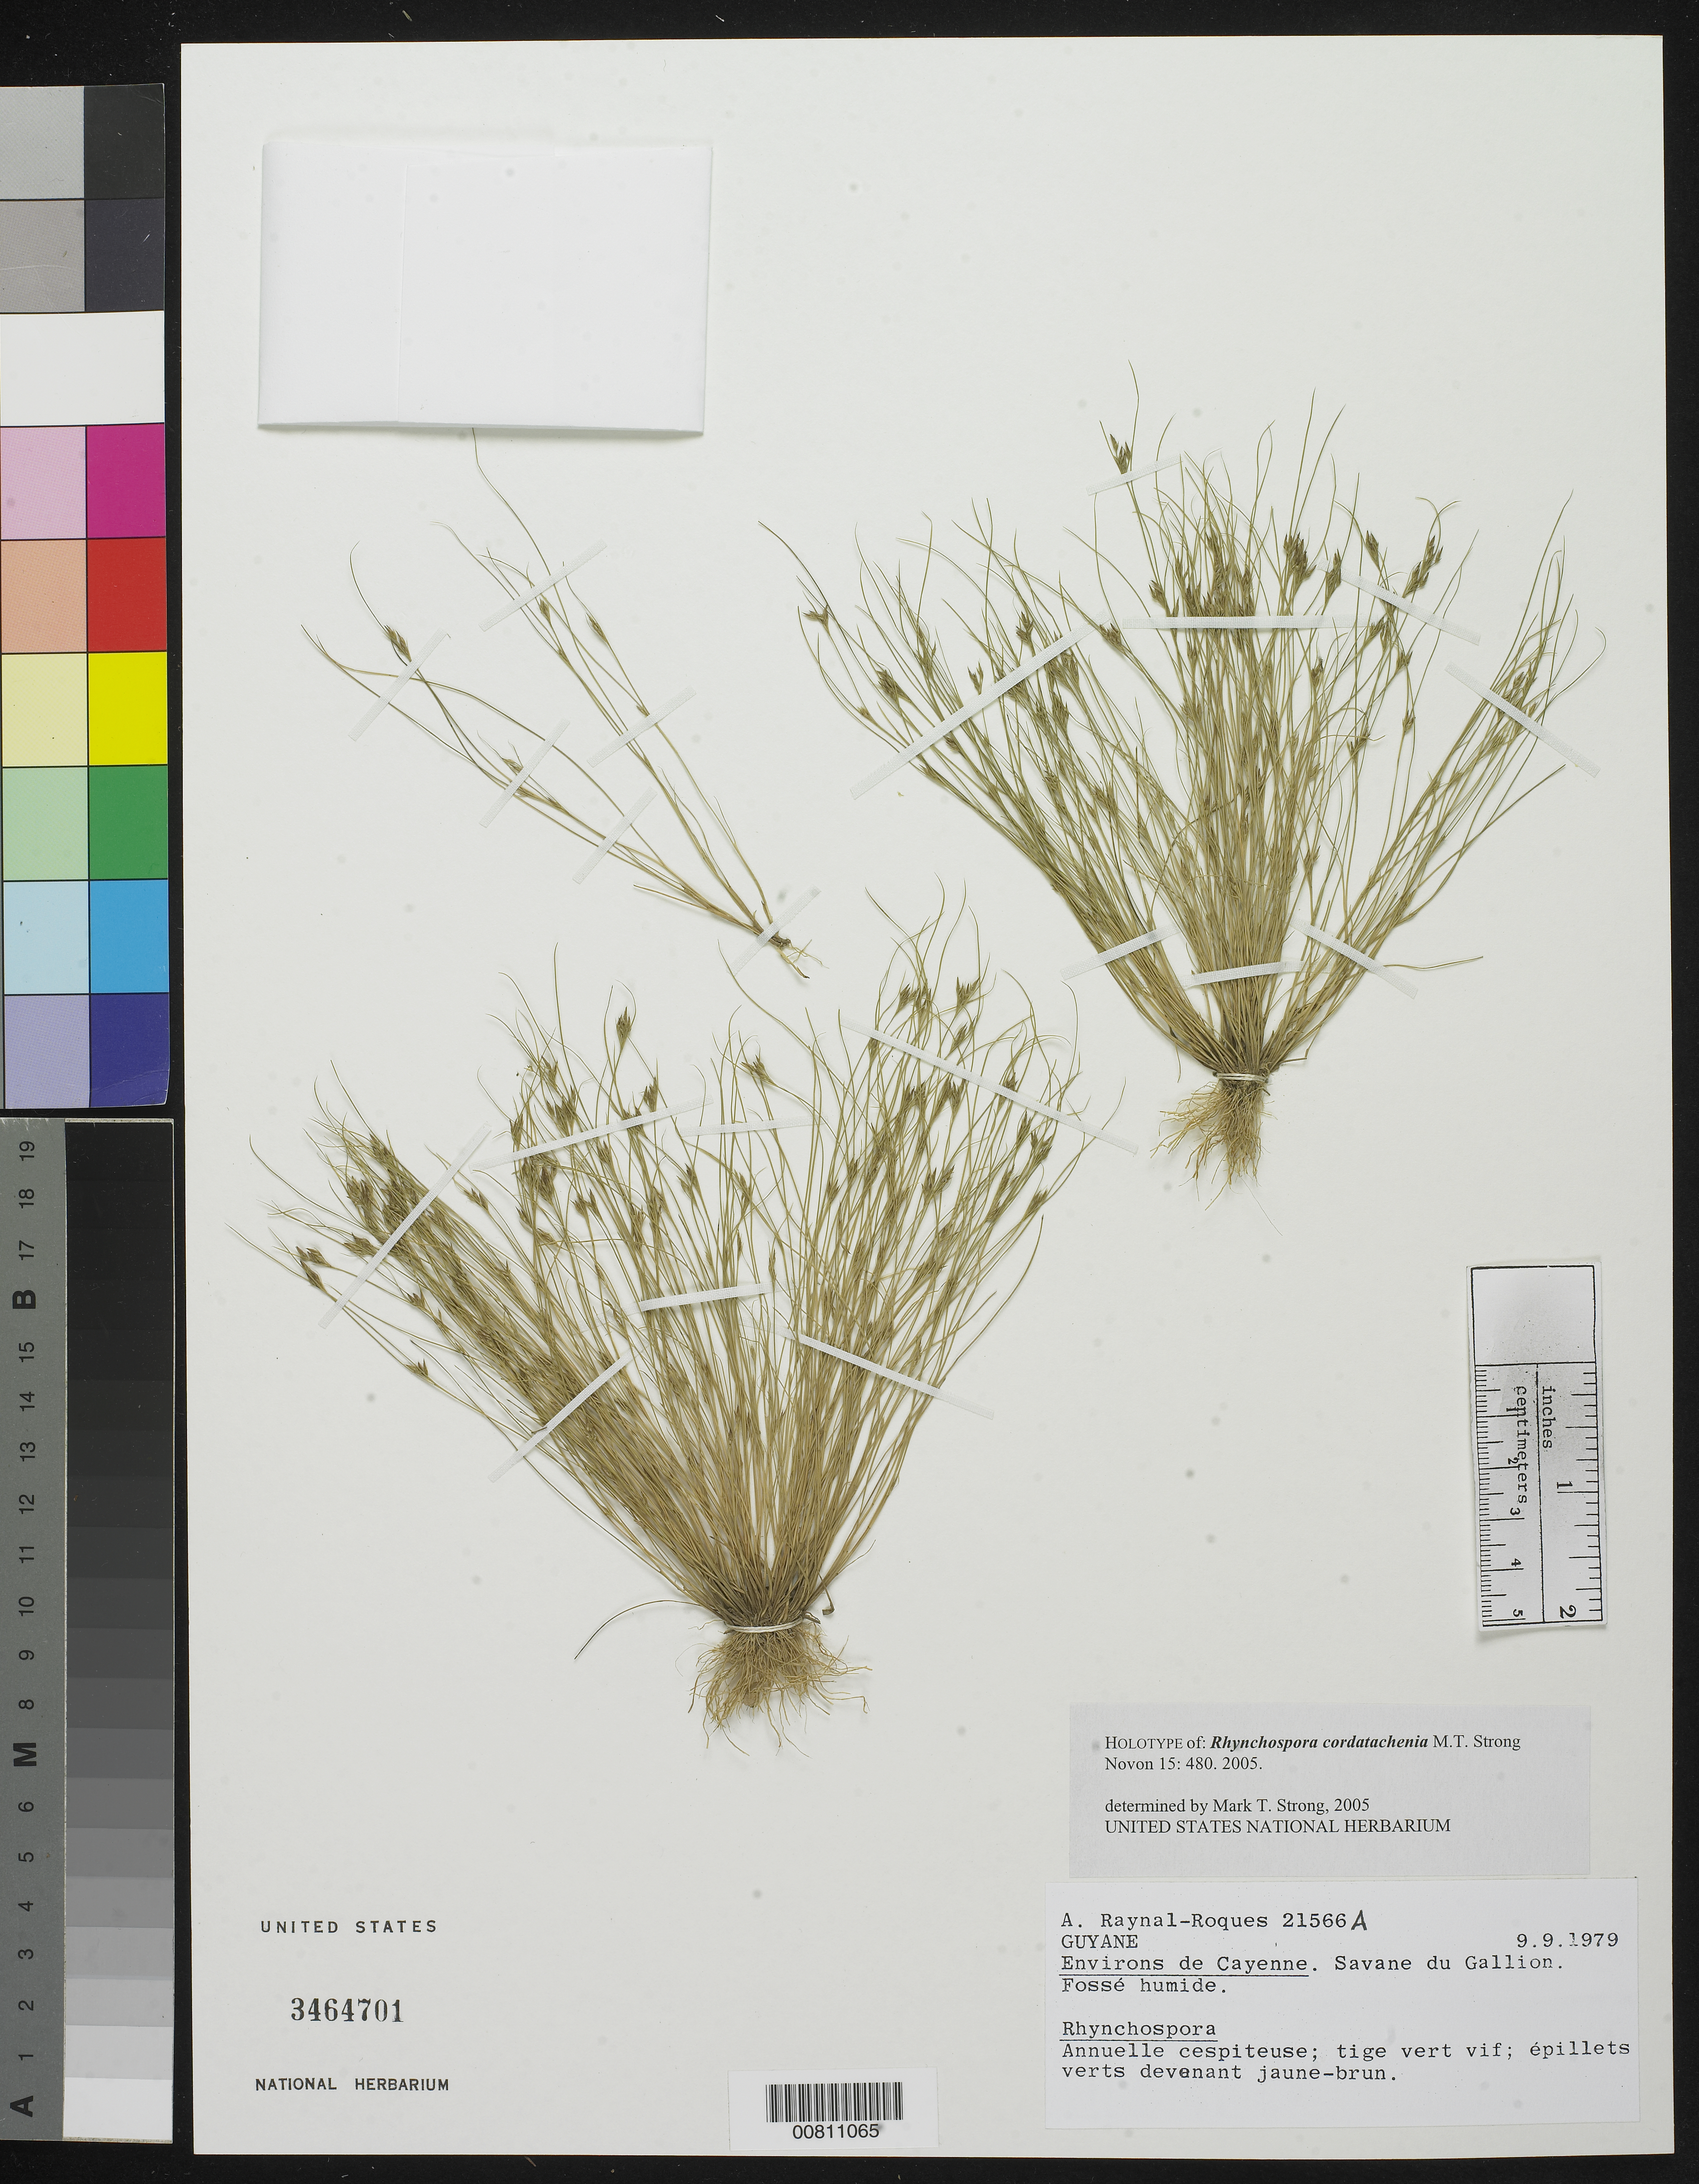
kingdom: Plantae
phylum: Tracheophyta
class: Liliopsida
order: Poales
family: Cyperaceae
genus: Rhynchospora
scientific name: Rhynchospora cordatachenia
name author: M.T. Strong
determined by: Strong, M. T., (US), Smithsonian Institution - National Museum of Natural History (UNITED STATES)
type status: Holotype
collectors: A. M. Raynal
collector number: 21566A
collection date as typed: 09 Sep 1979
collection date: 1979-09-09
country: French Guiana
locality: Environs de Cayenne. Savane du Gallion.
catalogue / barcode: US 3464701